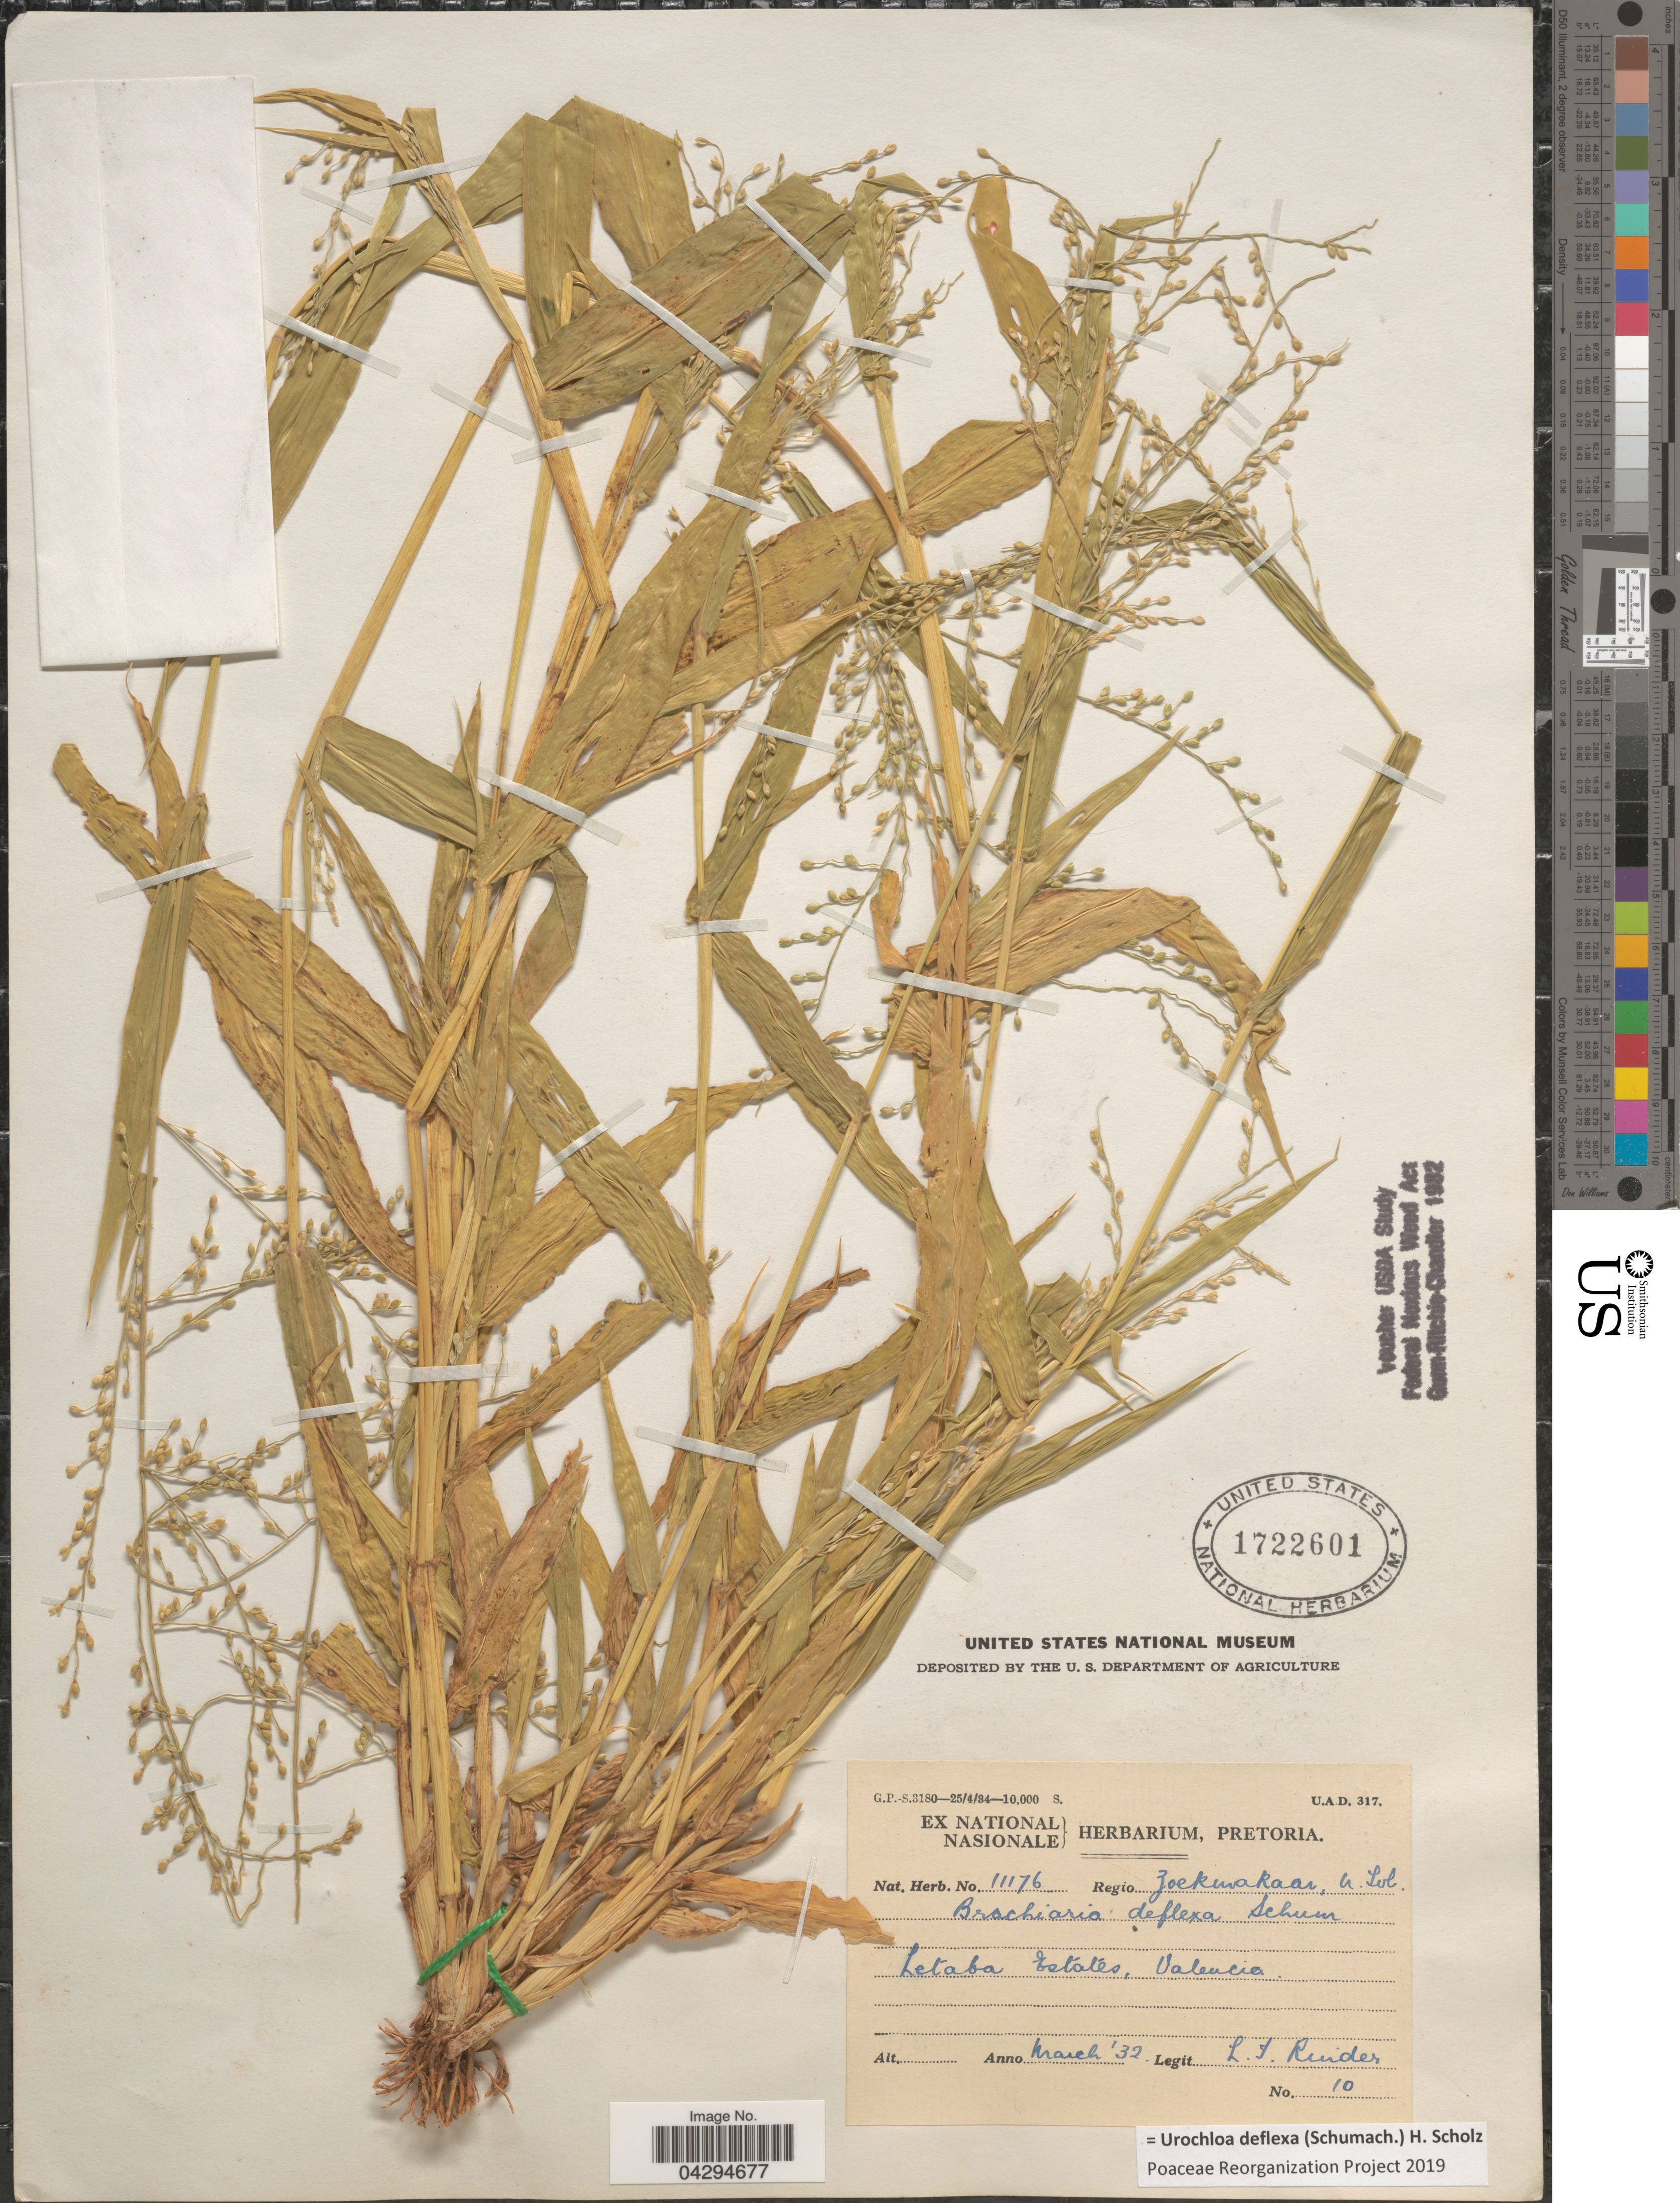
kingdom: Plantae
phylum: Tracheophyta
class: Liliopsida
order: Poales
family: Poaceae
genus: Urochloa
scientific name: Urochloa deflexa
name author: (Schumach.) H. Scholz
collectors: L. Ruider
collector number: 10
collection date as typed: Transcribed d/m/y: /3/32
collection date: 1932-03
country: South Africa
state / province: Limpopo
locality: Regio Zoekmakaar, N. Tvl. Letaba Estates, Valencia.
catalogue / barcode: US 1722601